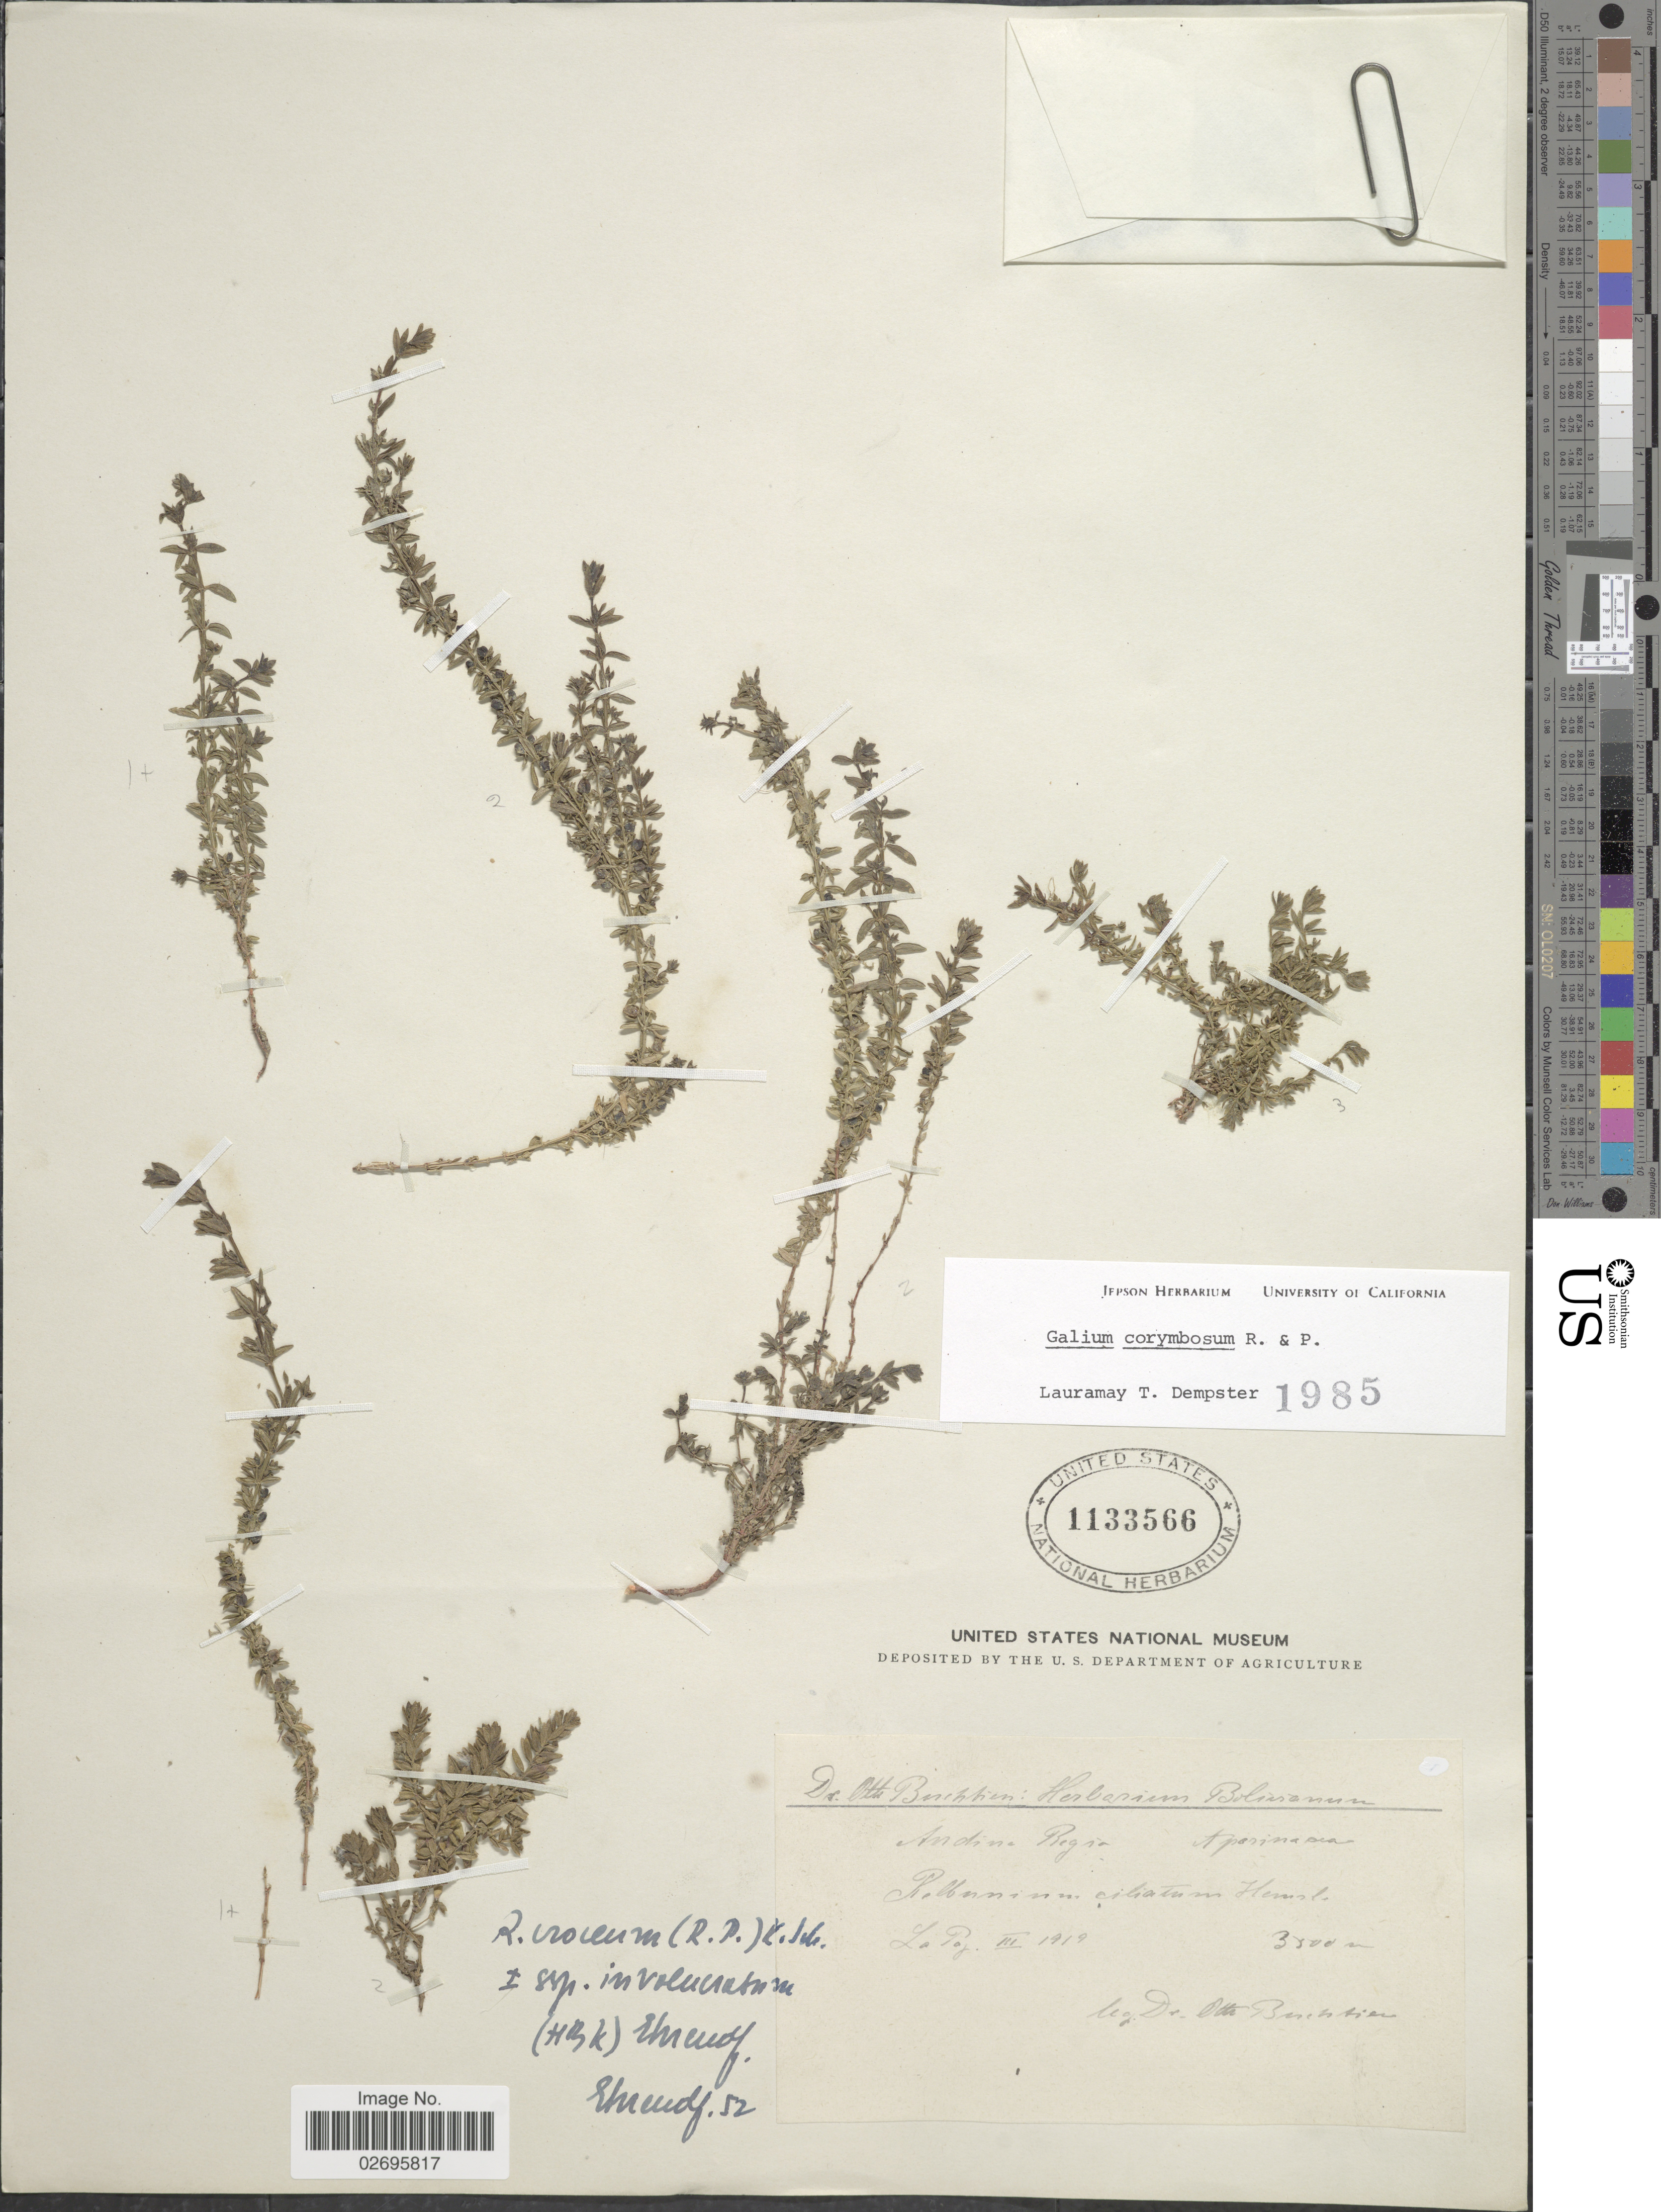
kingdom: Plantae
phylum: Tracheophyta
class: Magnoliopsida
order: Gentianales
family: Rubiaceae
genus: Galium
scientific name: Galium corymbosum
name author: Ruiz & Pav.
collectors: O. Buchtien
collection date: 1919-03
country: Bolivia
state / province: La Paz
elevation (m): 3500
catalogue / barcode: US 1133566